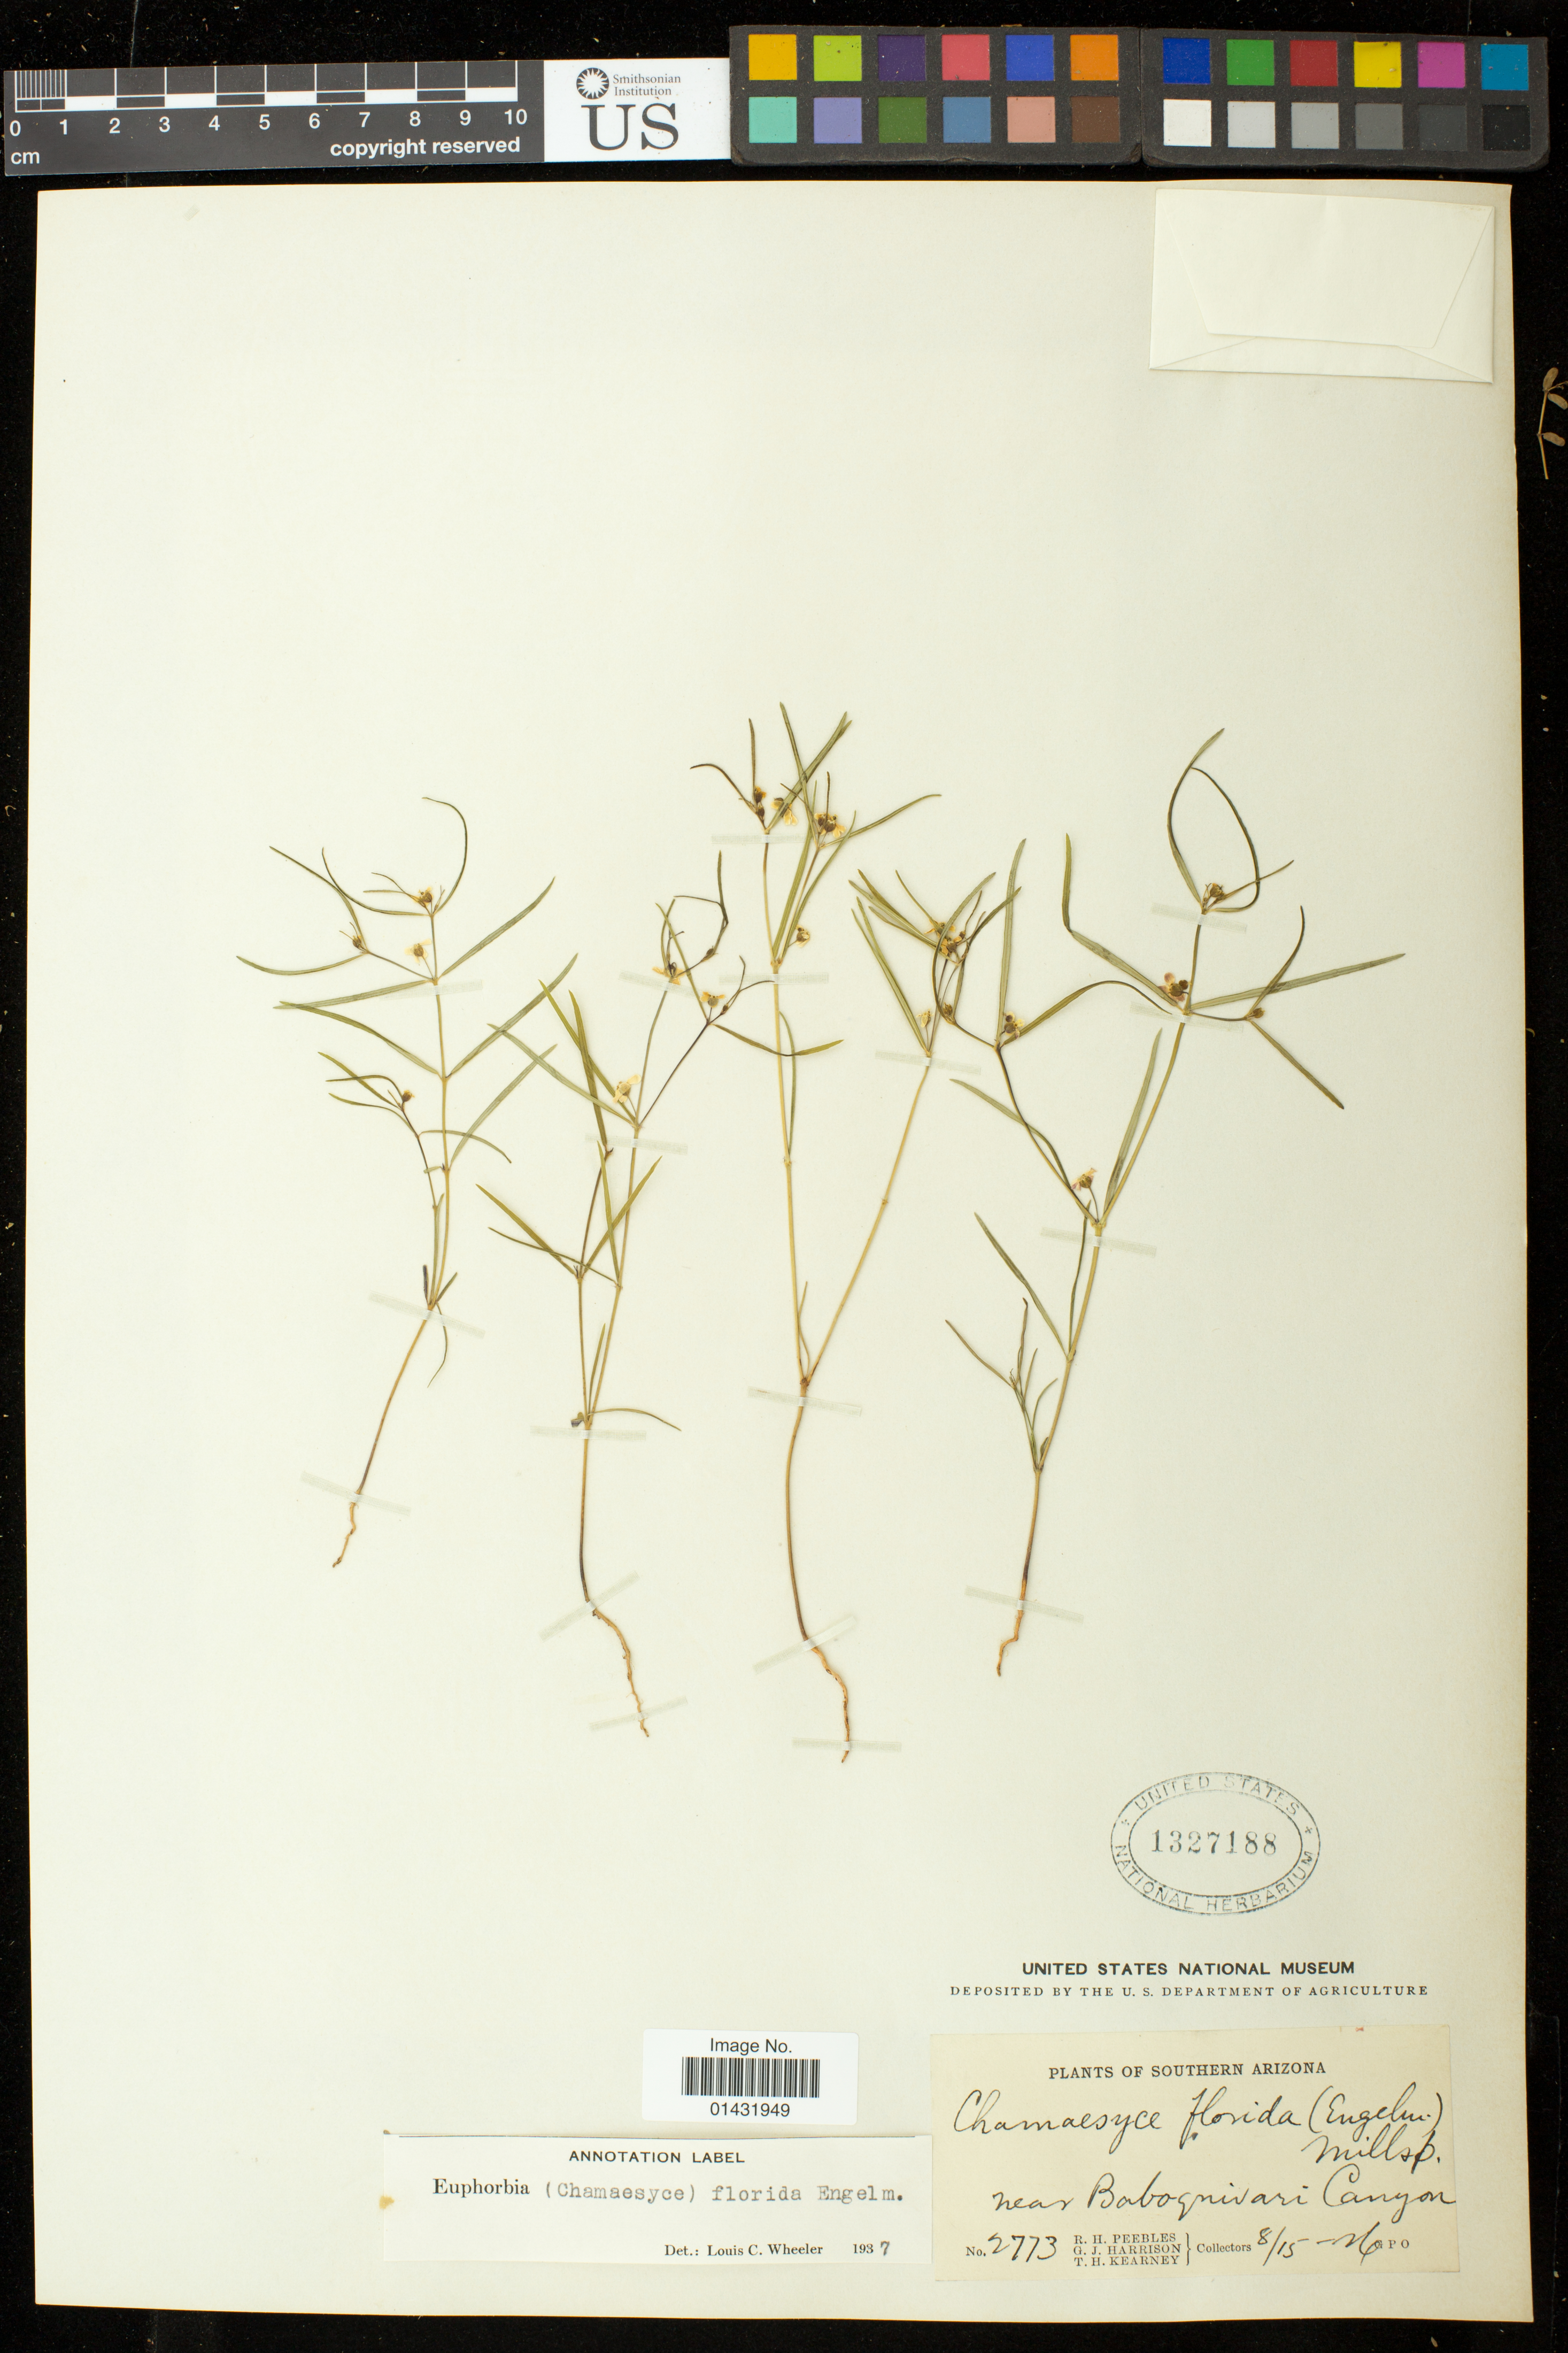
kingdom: Plantae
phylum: Tracheophyta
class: Magnoliopsida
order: Malpighiales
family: Euphorbiaceae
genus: Euphorbia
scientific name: Euphorbia florida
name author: Engelm. in Emory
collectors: R. H. Peebles, G. J. Harrison & T. H. Kearney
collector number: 2773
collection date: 1926-08-15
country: United States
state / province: Arizona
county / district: Pima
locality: Near Baboquivari Canyon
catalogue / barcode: US 1327188